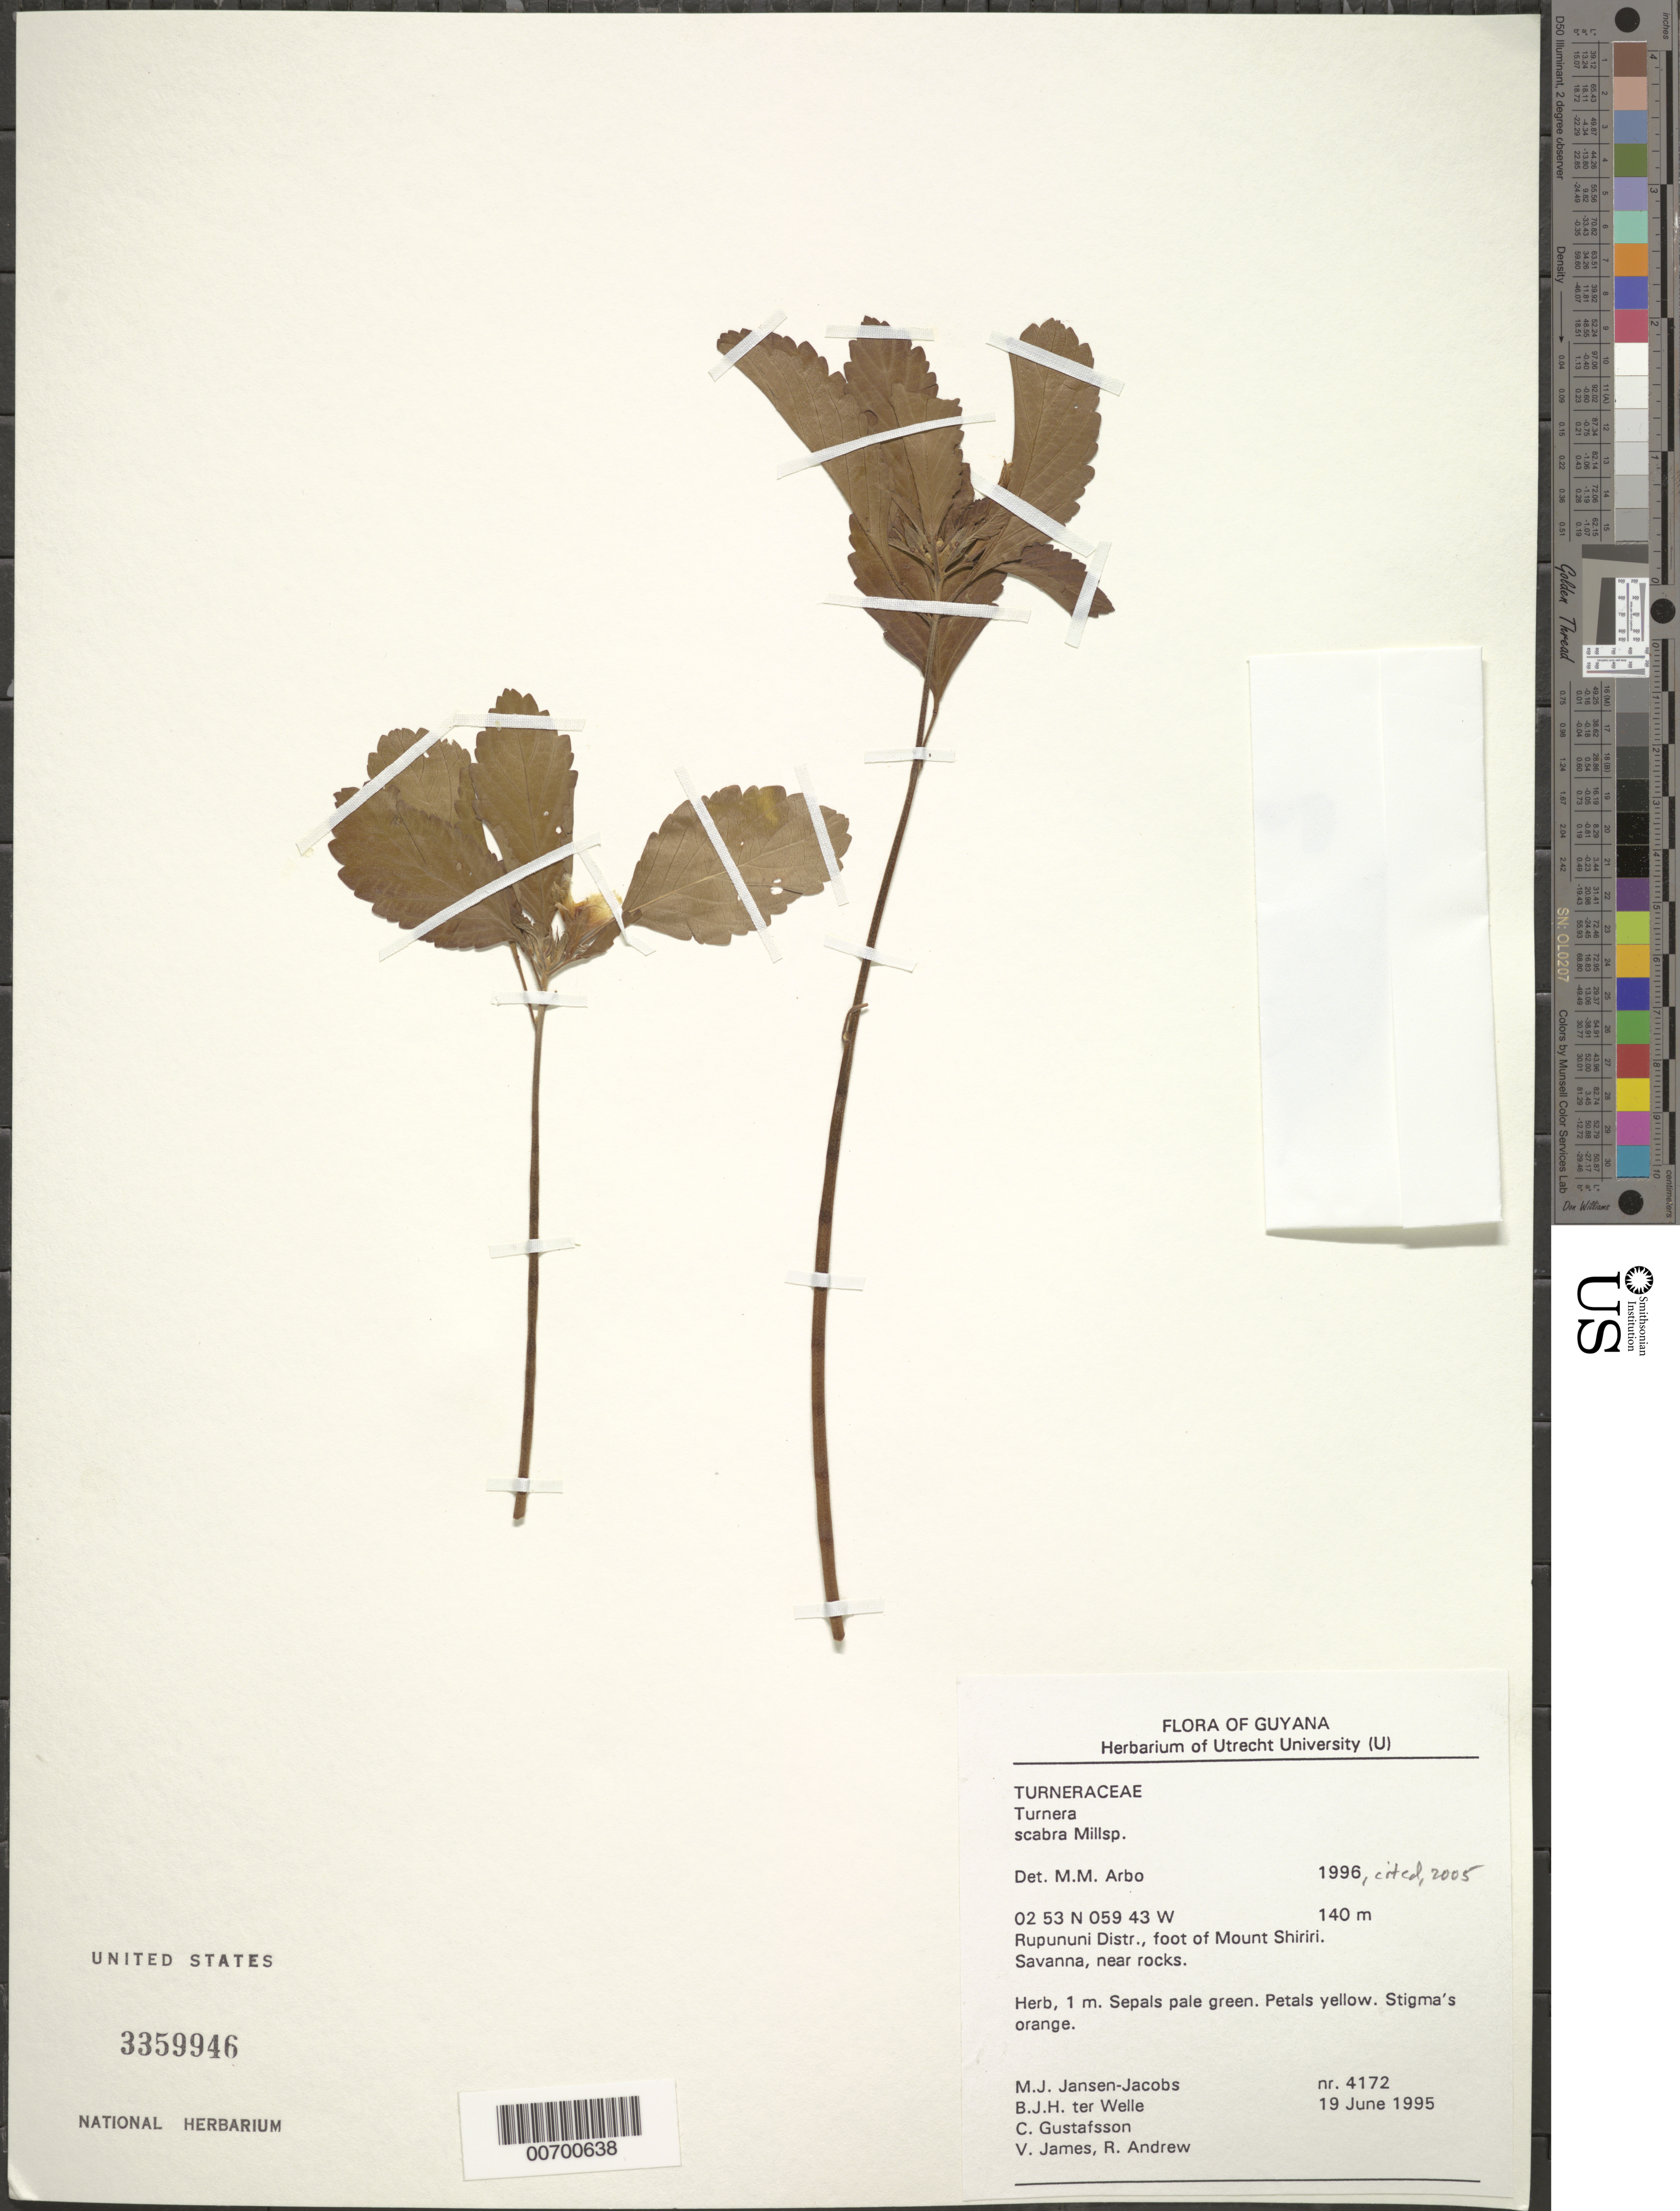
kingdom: Plantae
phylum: Tracheophyta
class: Magnoliopsida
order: Malpighiales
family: Turneraceae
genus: Turnera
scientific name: Turnera scabra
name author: Millsp.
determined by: Arbo, M. M.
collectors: M. J. Jansen-Jacobs, B. Welle, C. G. Gustafsson, V. James & R. Andrew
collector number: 4172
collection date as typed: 19-Jun-95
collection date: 1995-06-19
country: Guyana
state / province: U. Takutu-U. Essequibo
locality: Mount Shiriri, at foot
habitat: Savanna, near rocks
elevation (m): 140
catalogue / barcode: US 3359946